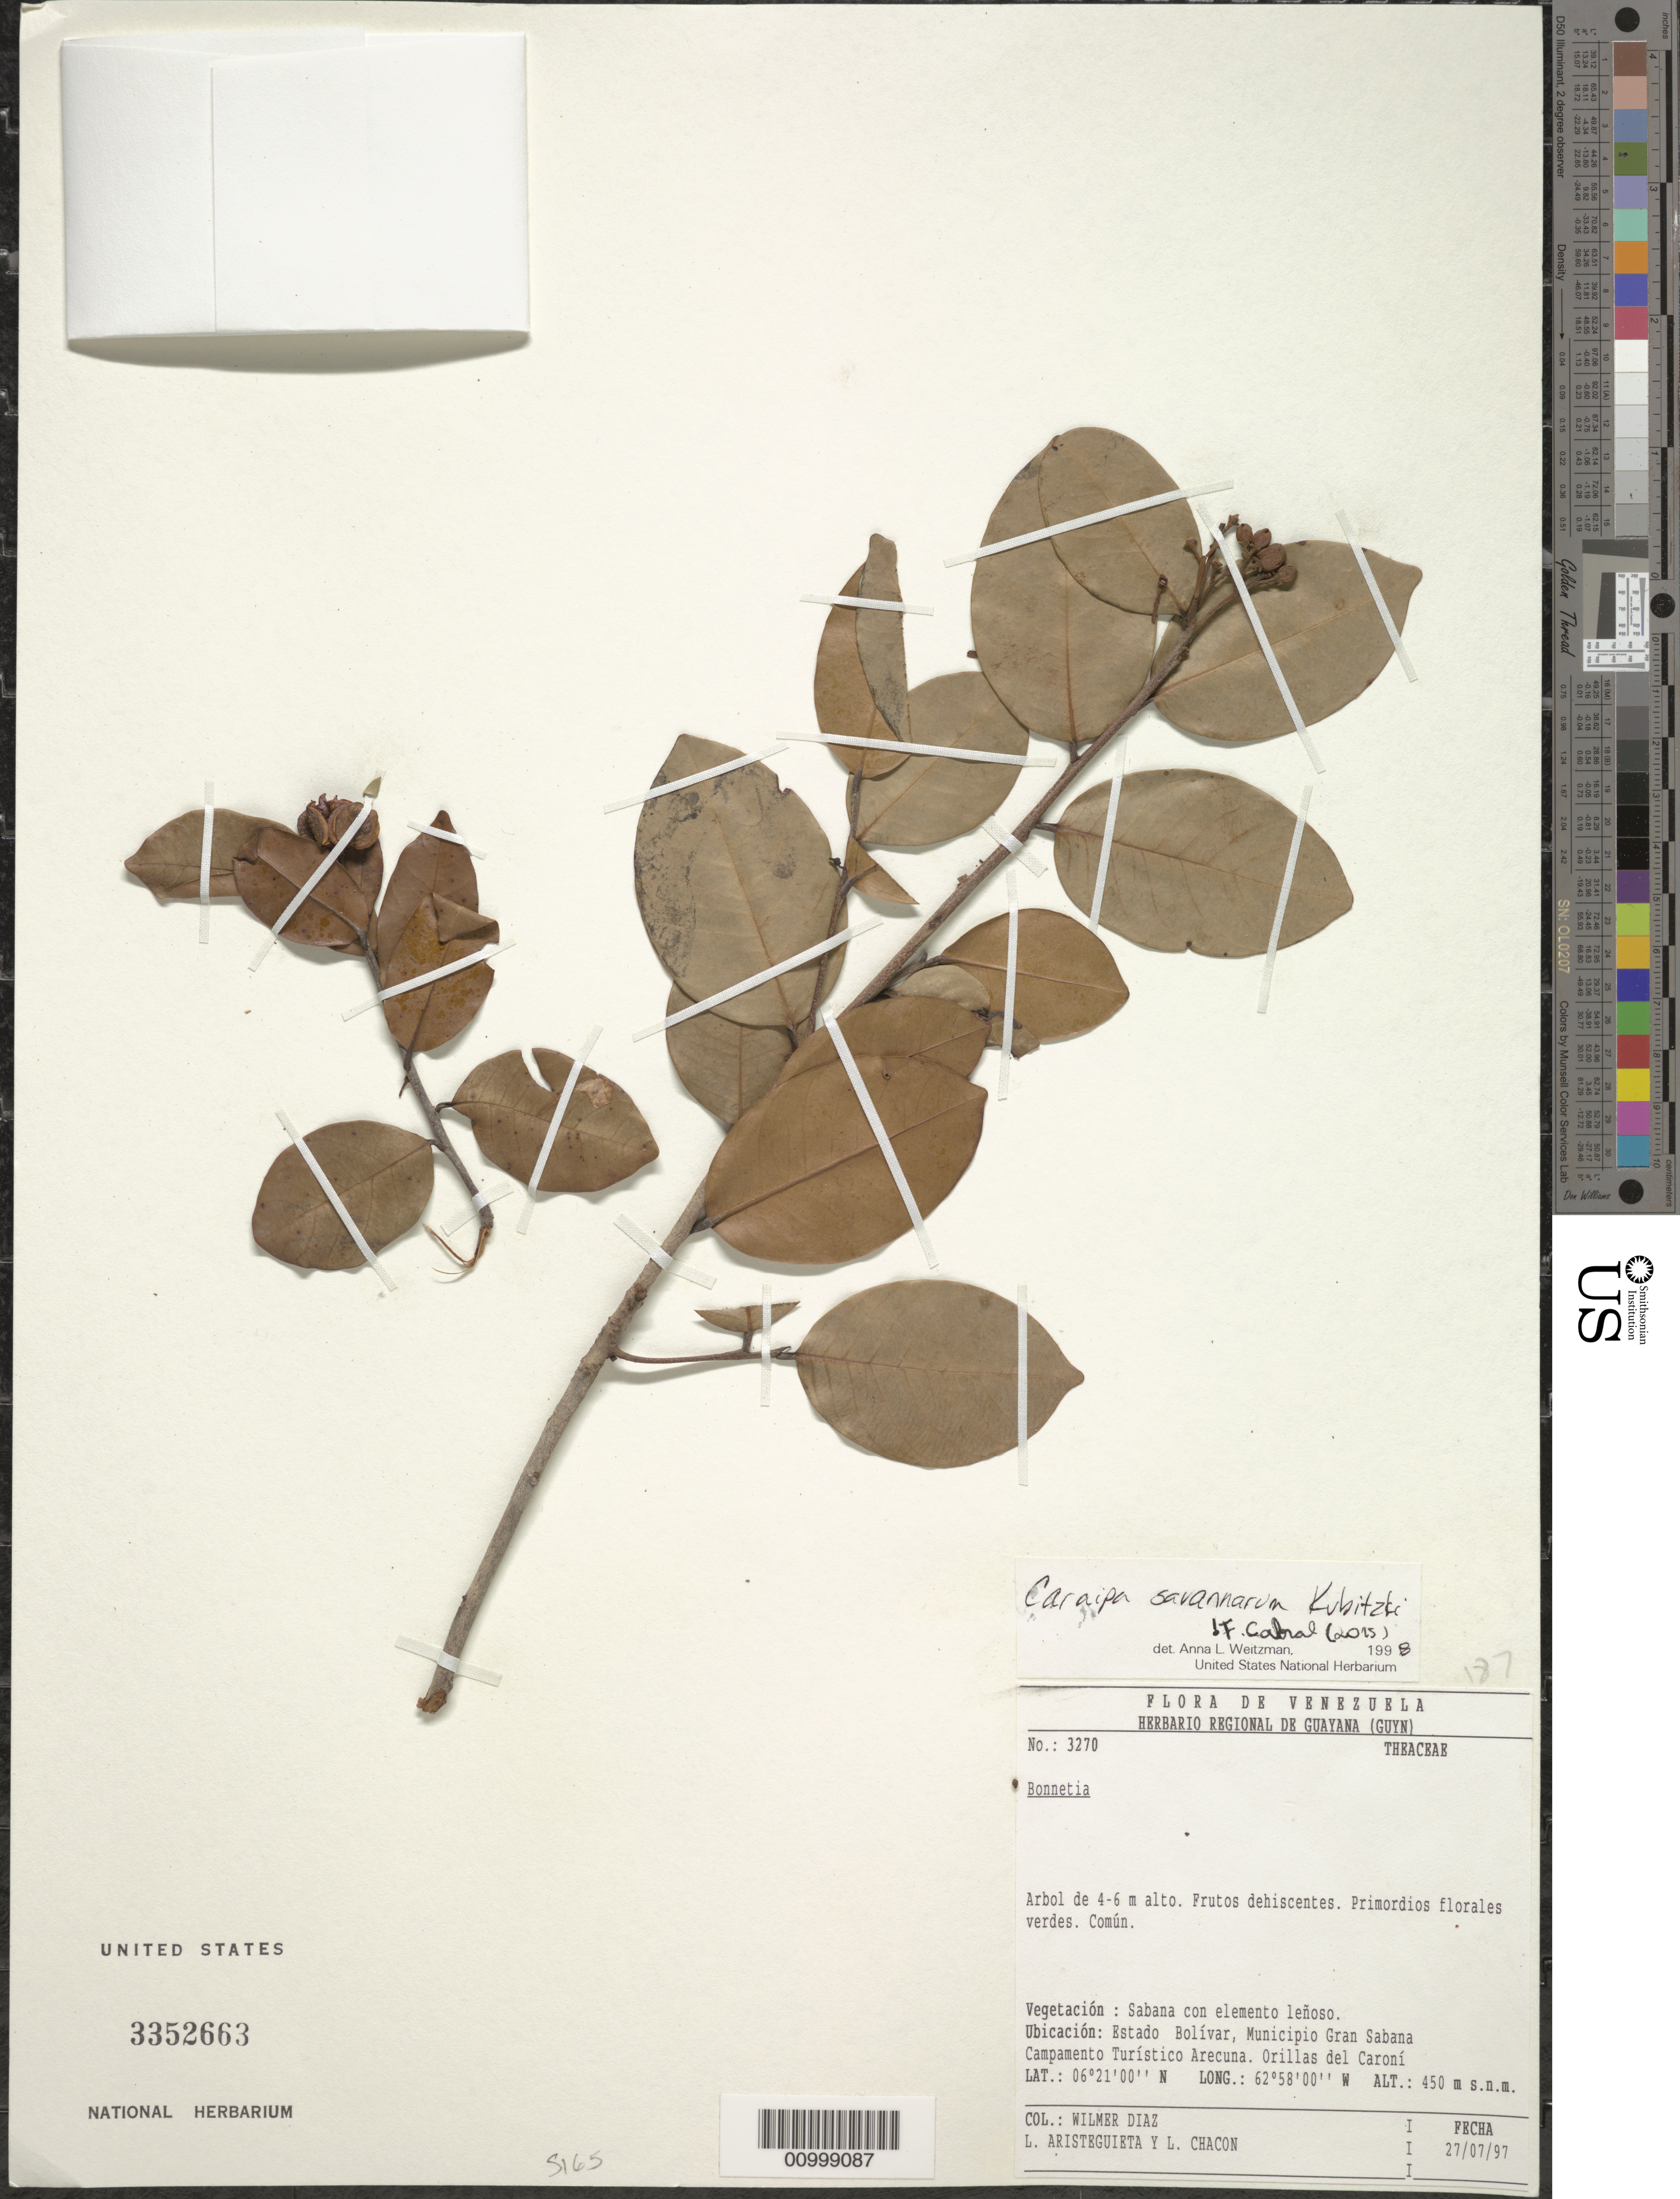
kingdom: Plantae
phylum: Tracheophyta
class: Magnoliopsida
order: Malpighiales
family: Calophyllaceae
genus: Caraipa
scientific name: Caraipa savannarum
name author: Kubitzki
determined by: Weitzman, A. L.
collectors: W. Díaz P., L. Aristeguieta & L. Chacon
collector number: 3270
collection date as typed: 27-Jul-97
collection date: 1997-07-27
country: Venezuela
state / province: Bolívar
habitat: Sabana con elemento lenoso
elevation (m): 450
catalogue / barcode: US 3352663